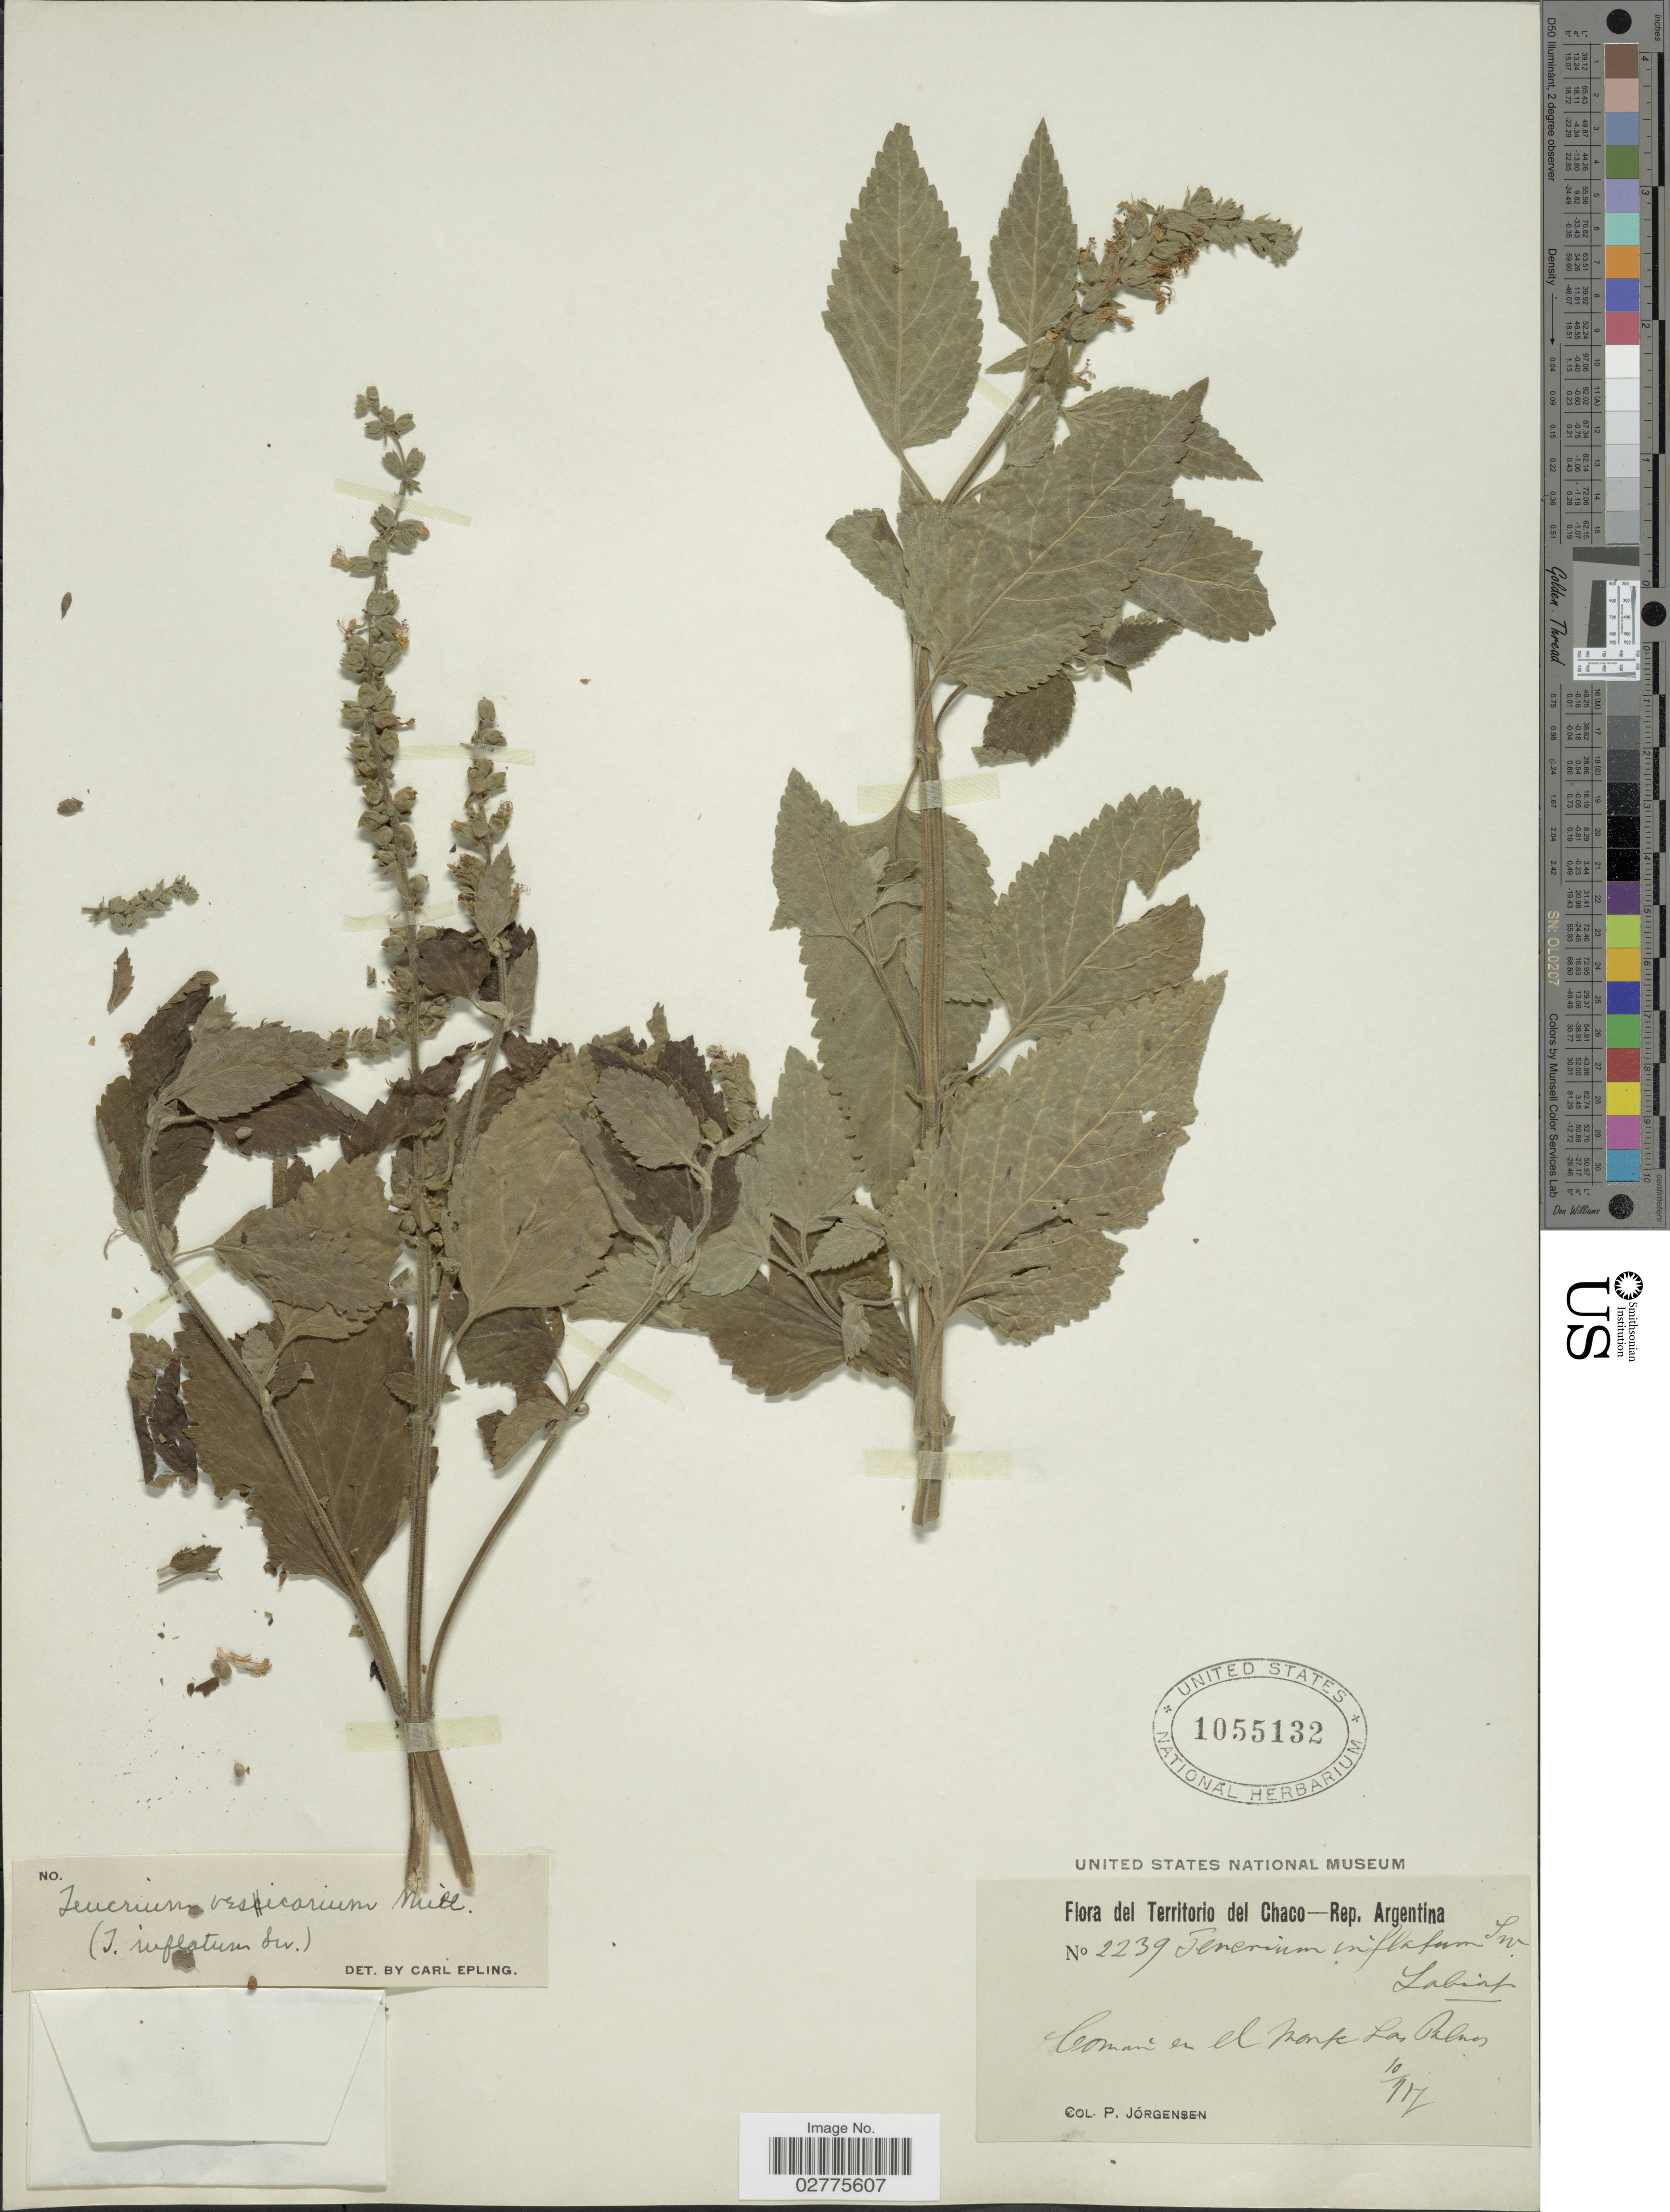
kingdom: Plantae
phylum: Tracheophyta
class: Magnoliopsida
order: Lamiales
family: Lamiaceae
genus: Teucrium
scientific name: Teucrium vesicarium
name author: Mill.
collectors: P. Jörgensen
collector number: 2239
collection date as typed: Transcribed d/m/y: 10/7/17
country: Argentina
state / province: Chaco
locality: Territorio del Chaco, Commun en el norte Las Palmas.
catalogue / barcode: US 1055132